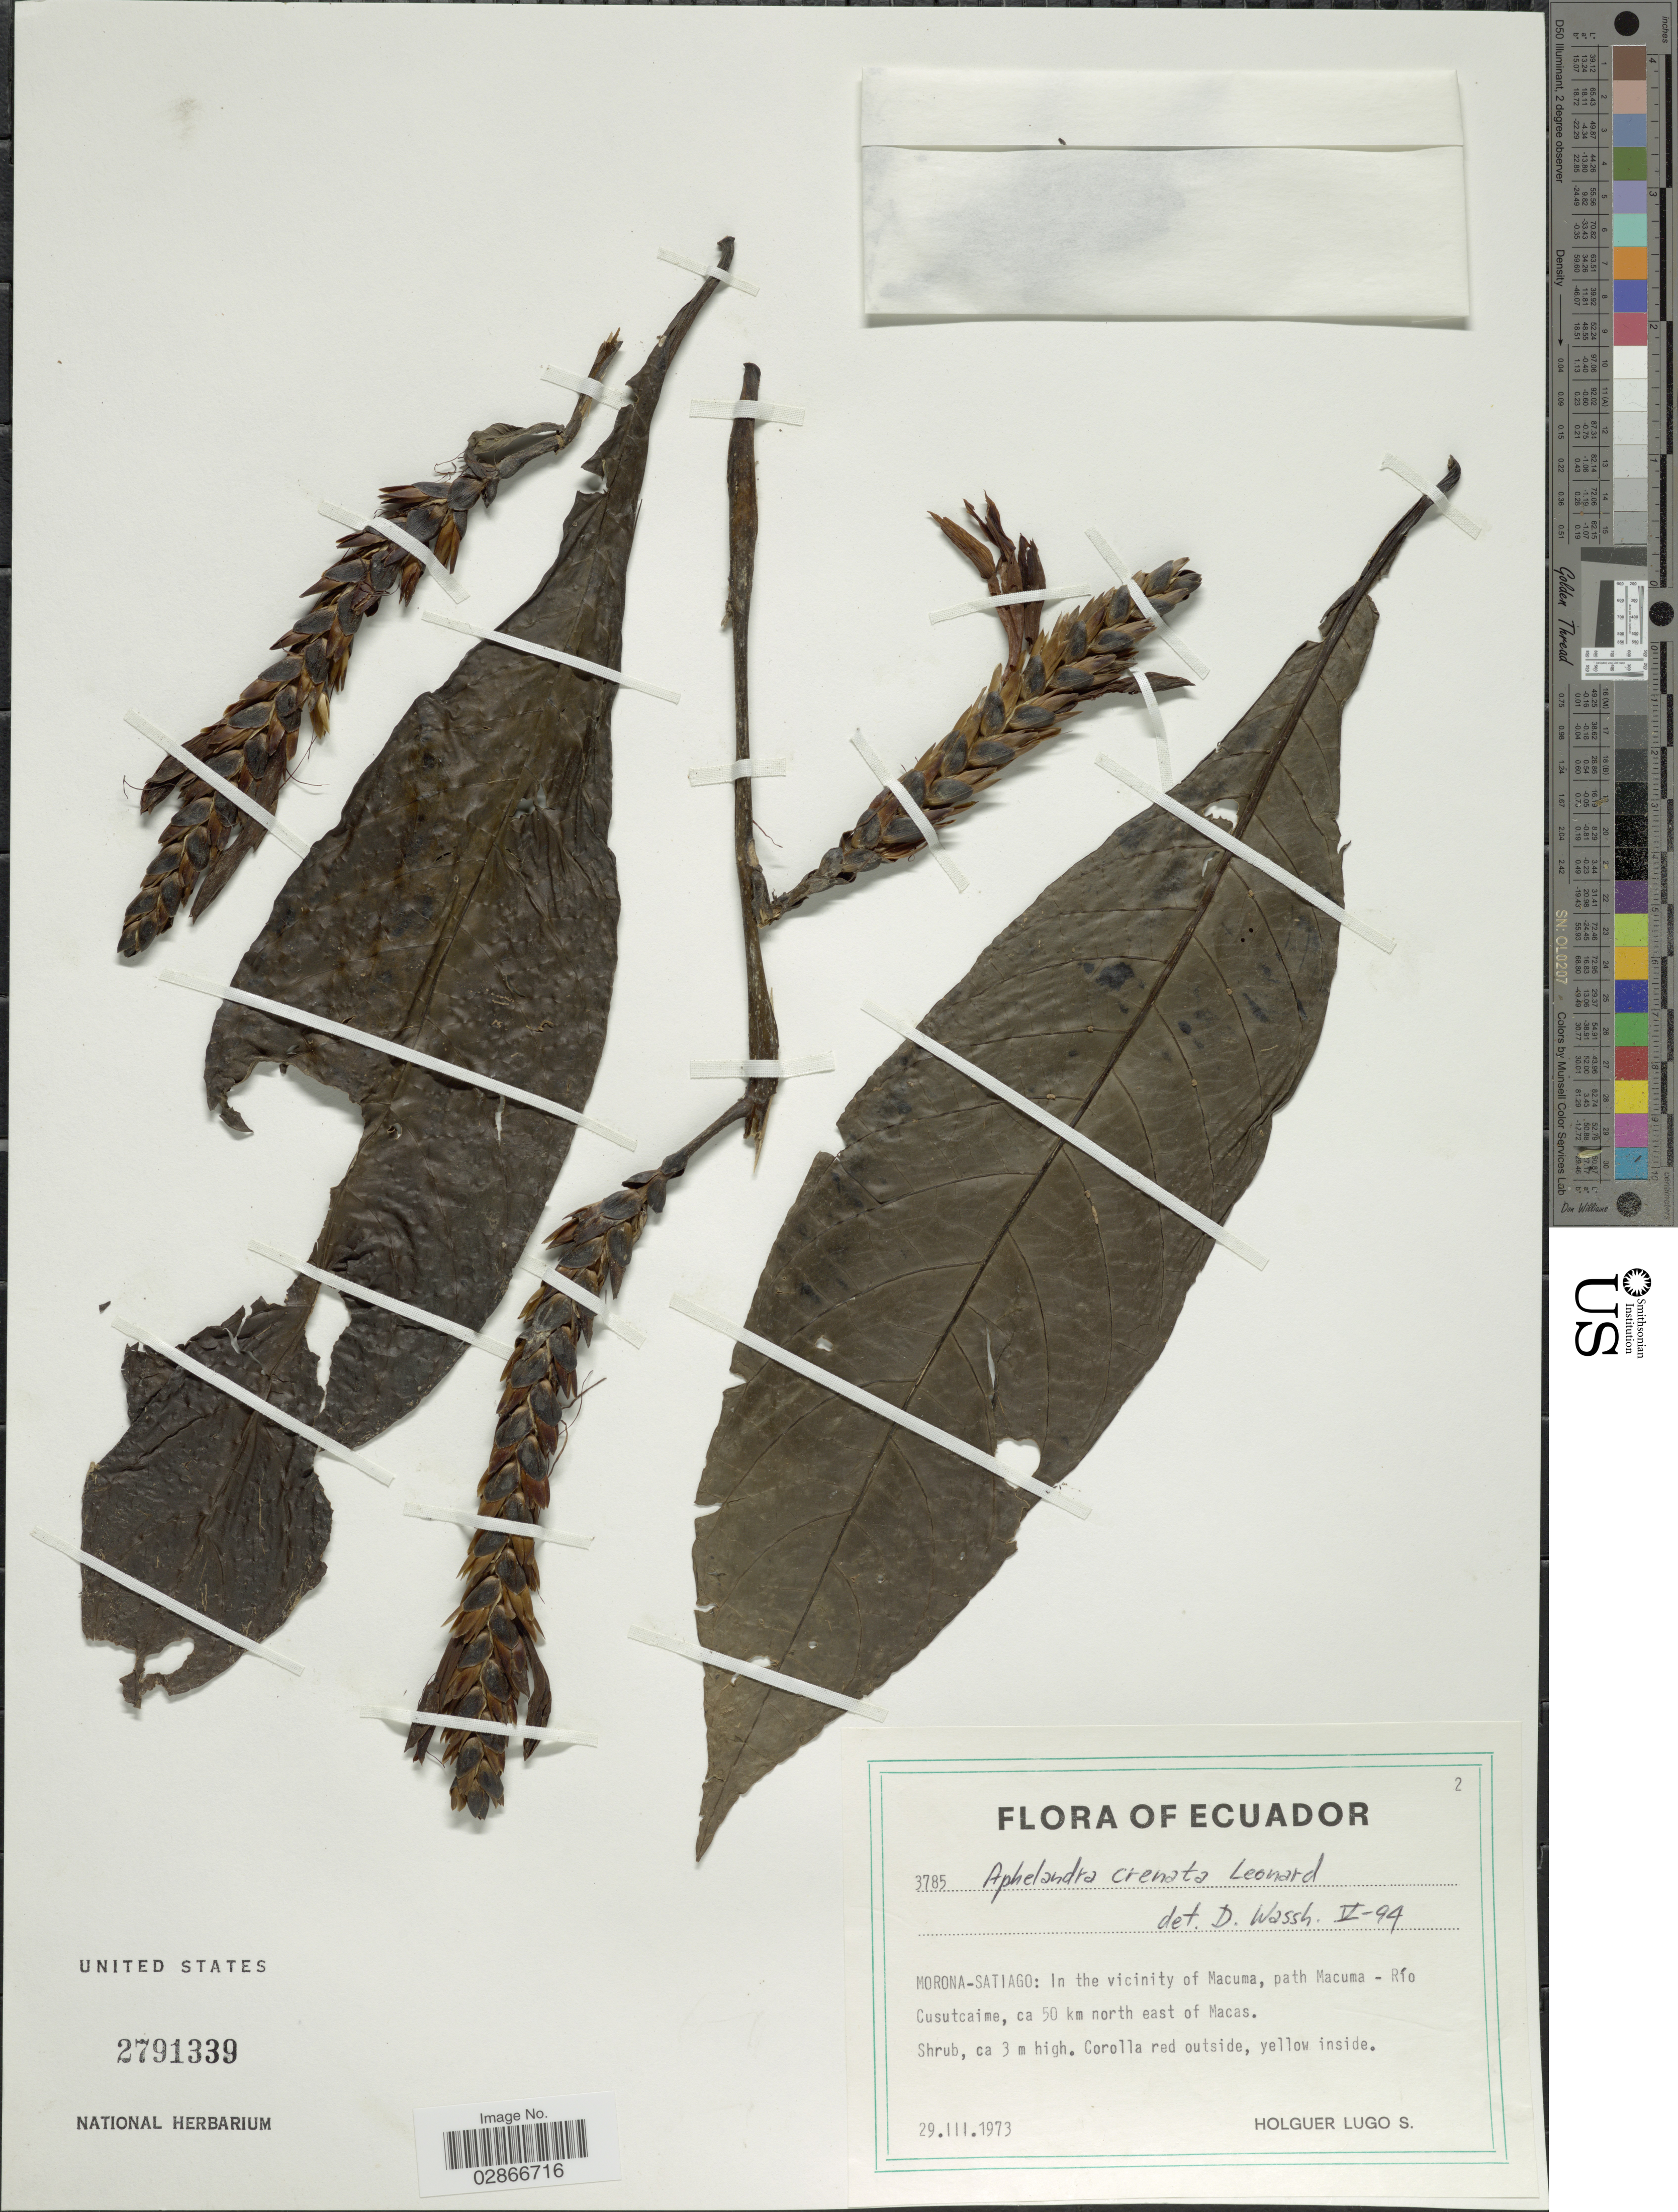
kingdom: Plantae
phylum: Tracheophyta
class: Magnoliopsida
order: Lamiales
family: Acanthaceae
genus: Aphelandra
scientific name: Aphelandra crenata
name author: Leonard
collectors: H. Lugo S.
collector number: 3785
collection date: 1973-03-29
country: Ecuador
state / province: Morona-Santiago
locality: In the vicinity of Macuma, path Macuma-Río Cusutcaime, ca 50 km north east of Macas.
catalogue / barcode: US 2791339